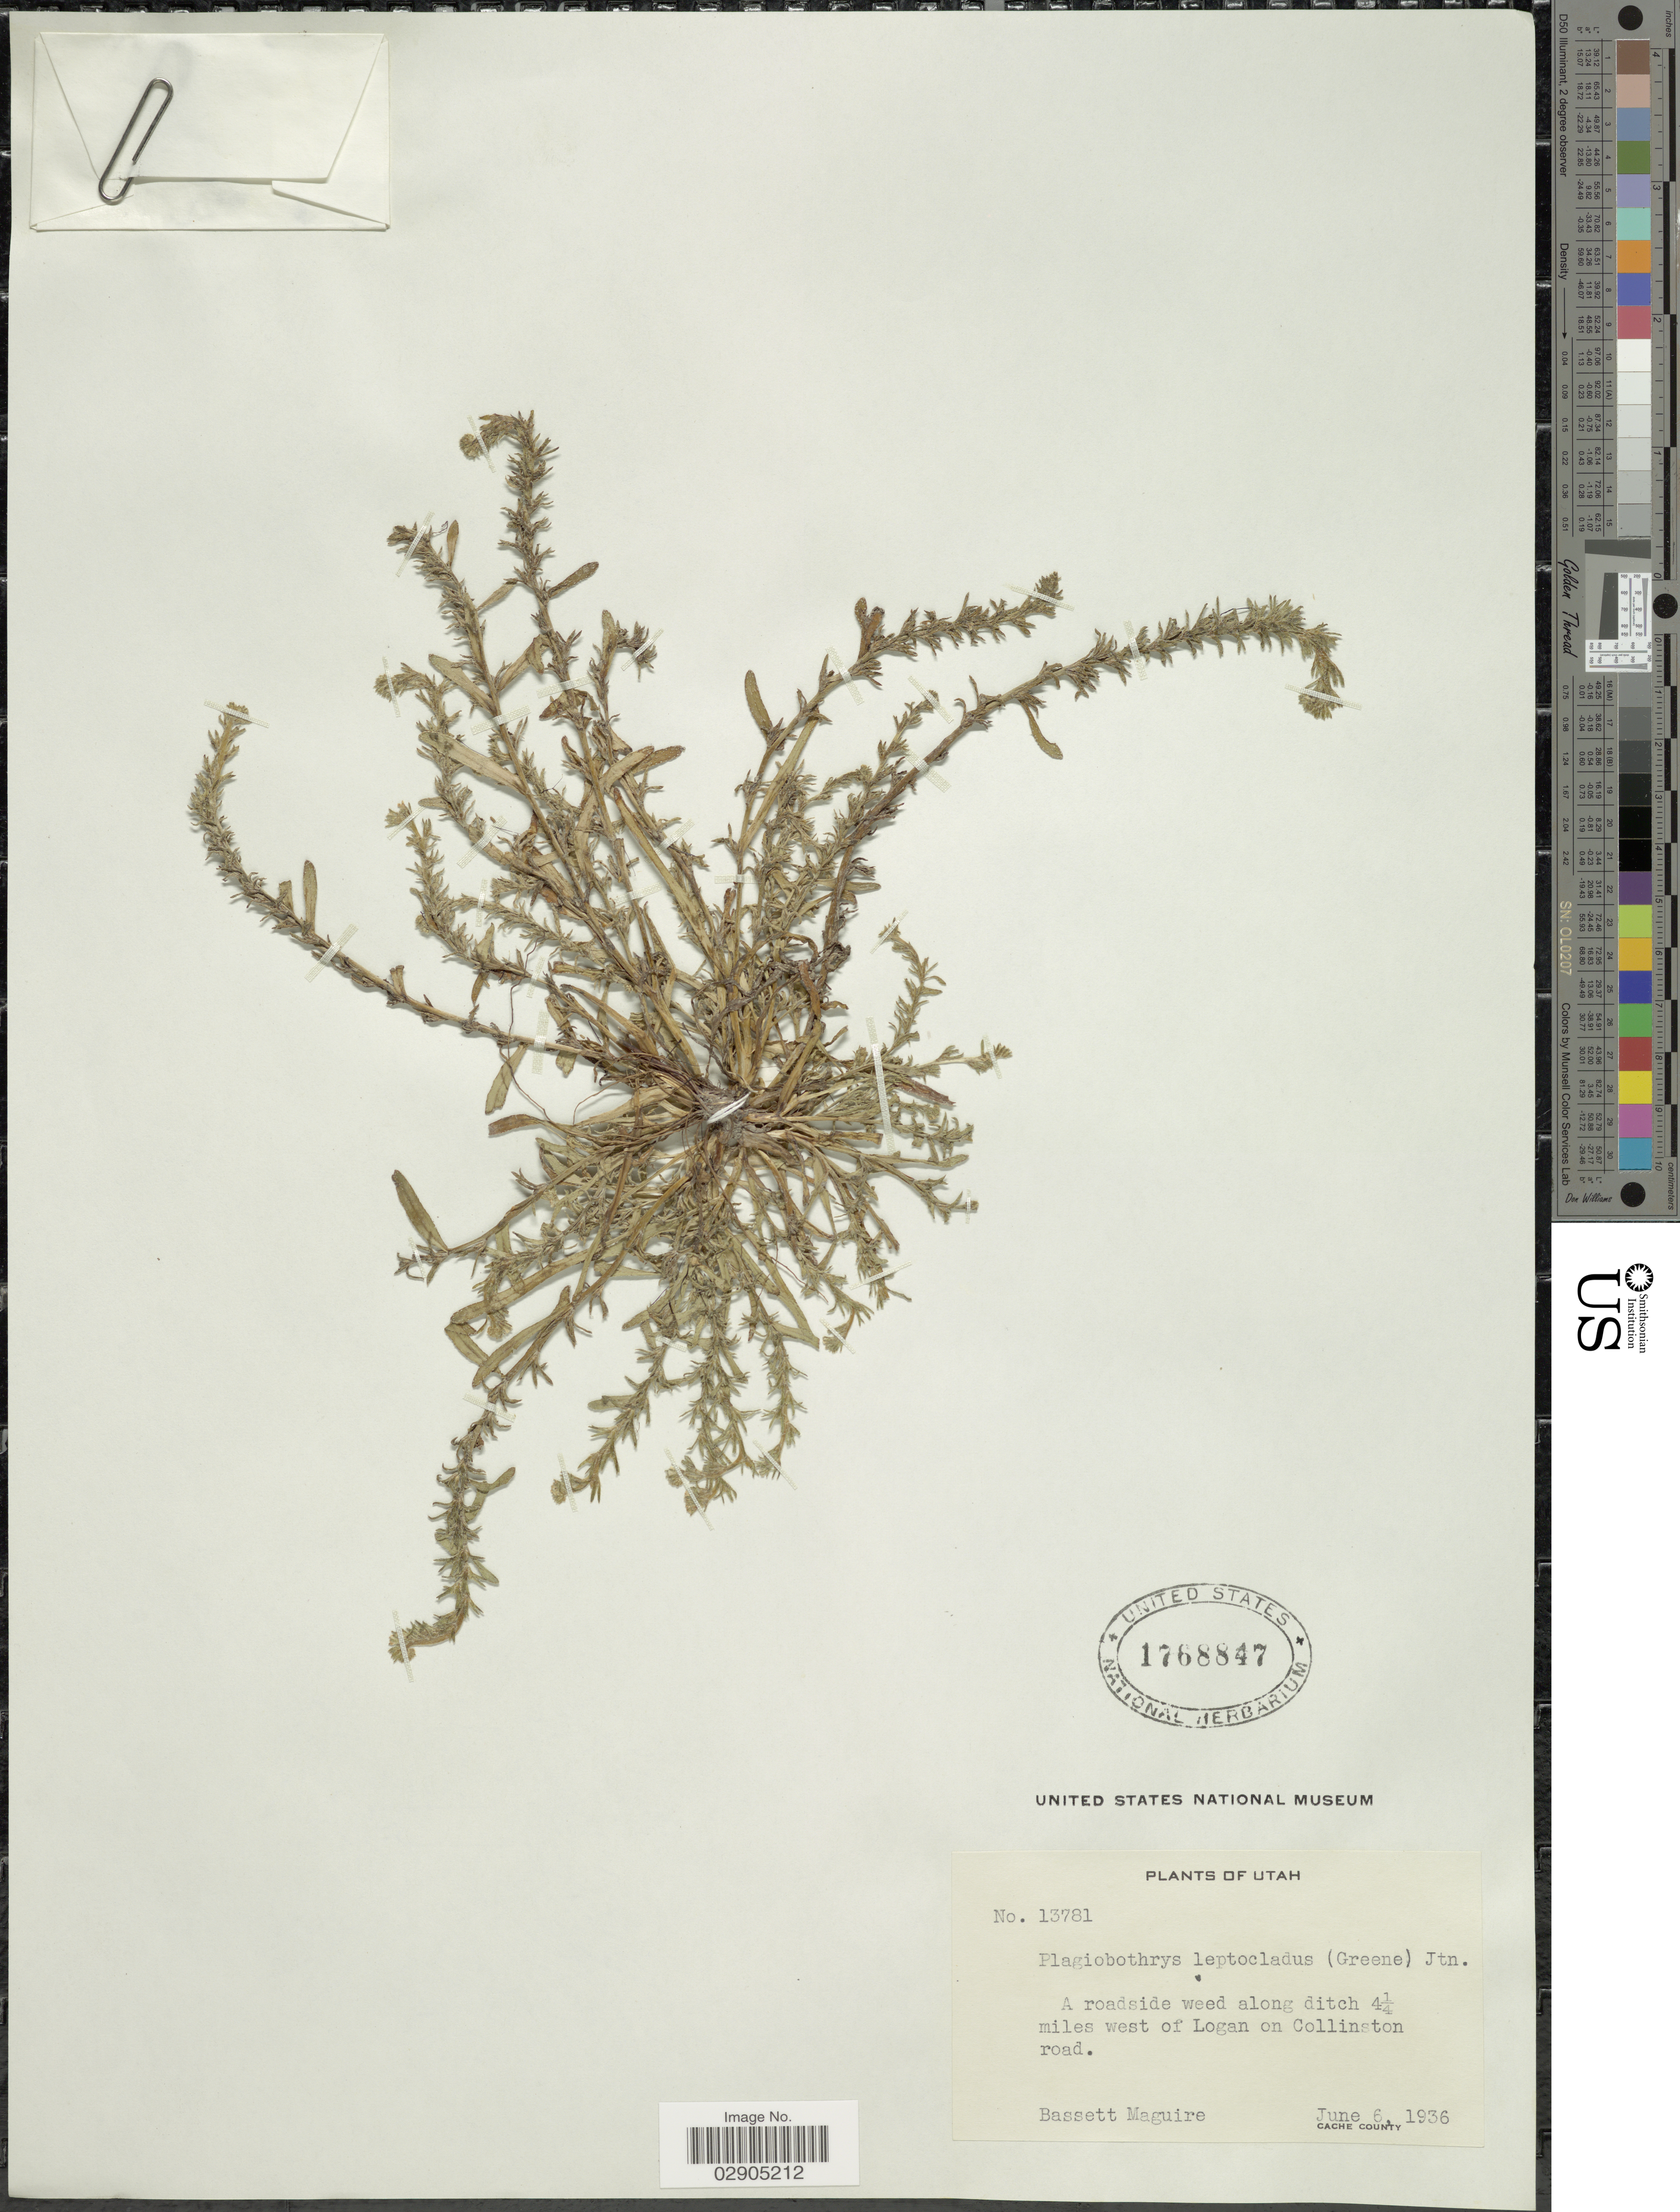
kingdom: Plantae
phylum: Tracheophyta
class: Magnoliopsida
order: Boraginales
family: Boraginaceae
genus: Allocarya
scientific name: Allocarya leptoclada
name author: Greene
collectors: B. Maguire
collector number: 13781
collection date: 1936-06-06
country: United States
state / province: Utah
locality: A roadside weed along ditch 4¼ miles west of Logan on Collinston road. Cache County.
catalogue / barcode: US 1768847